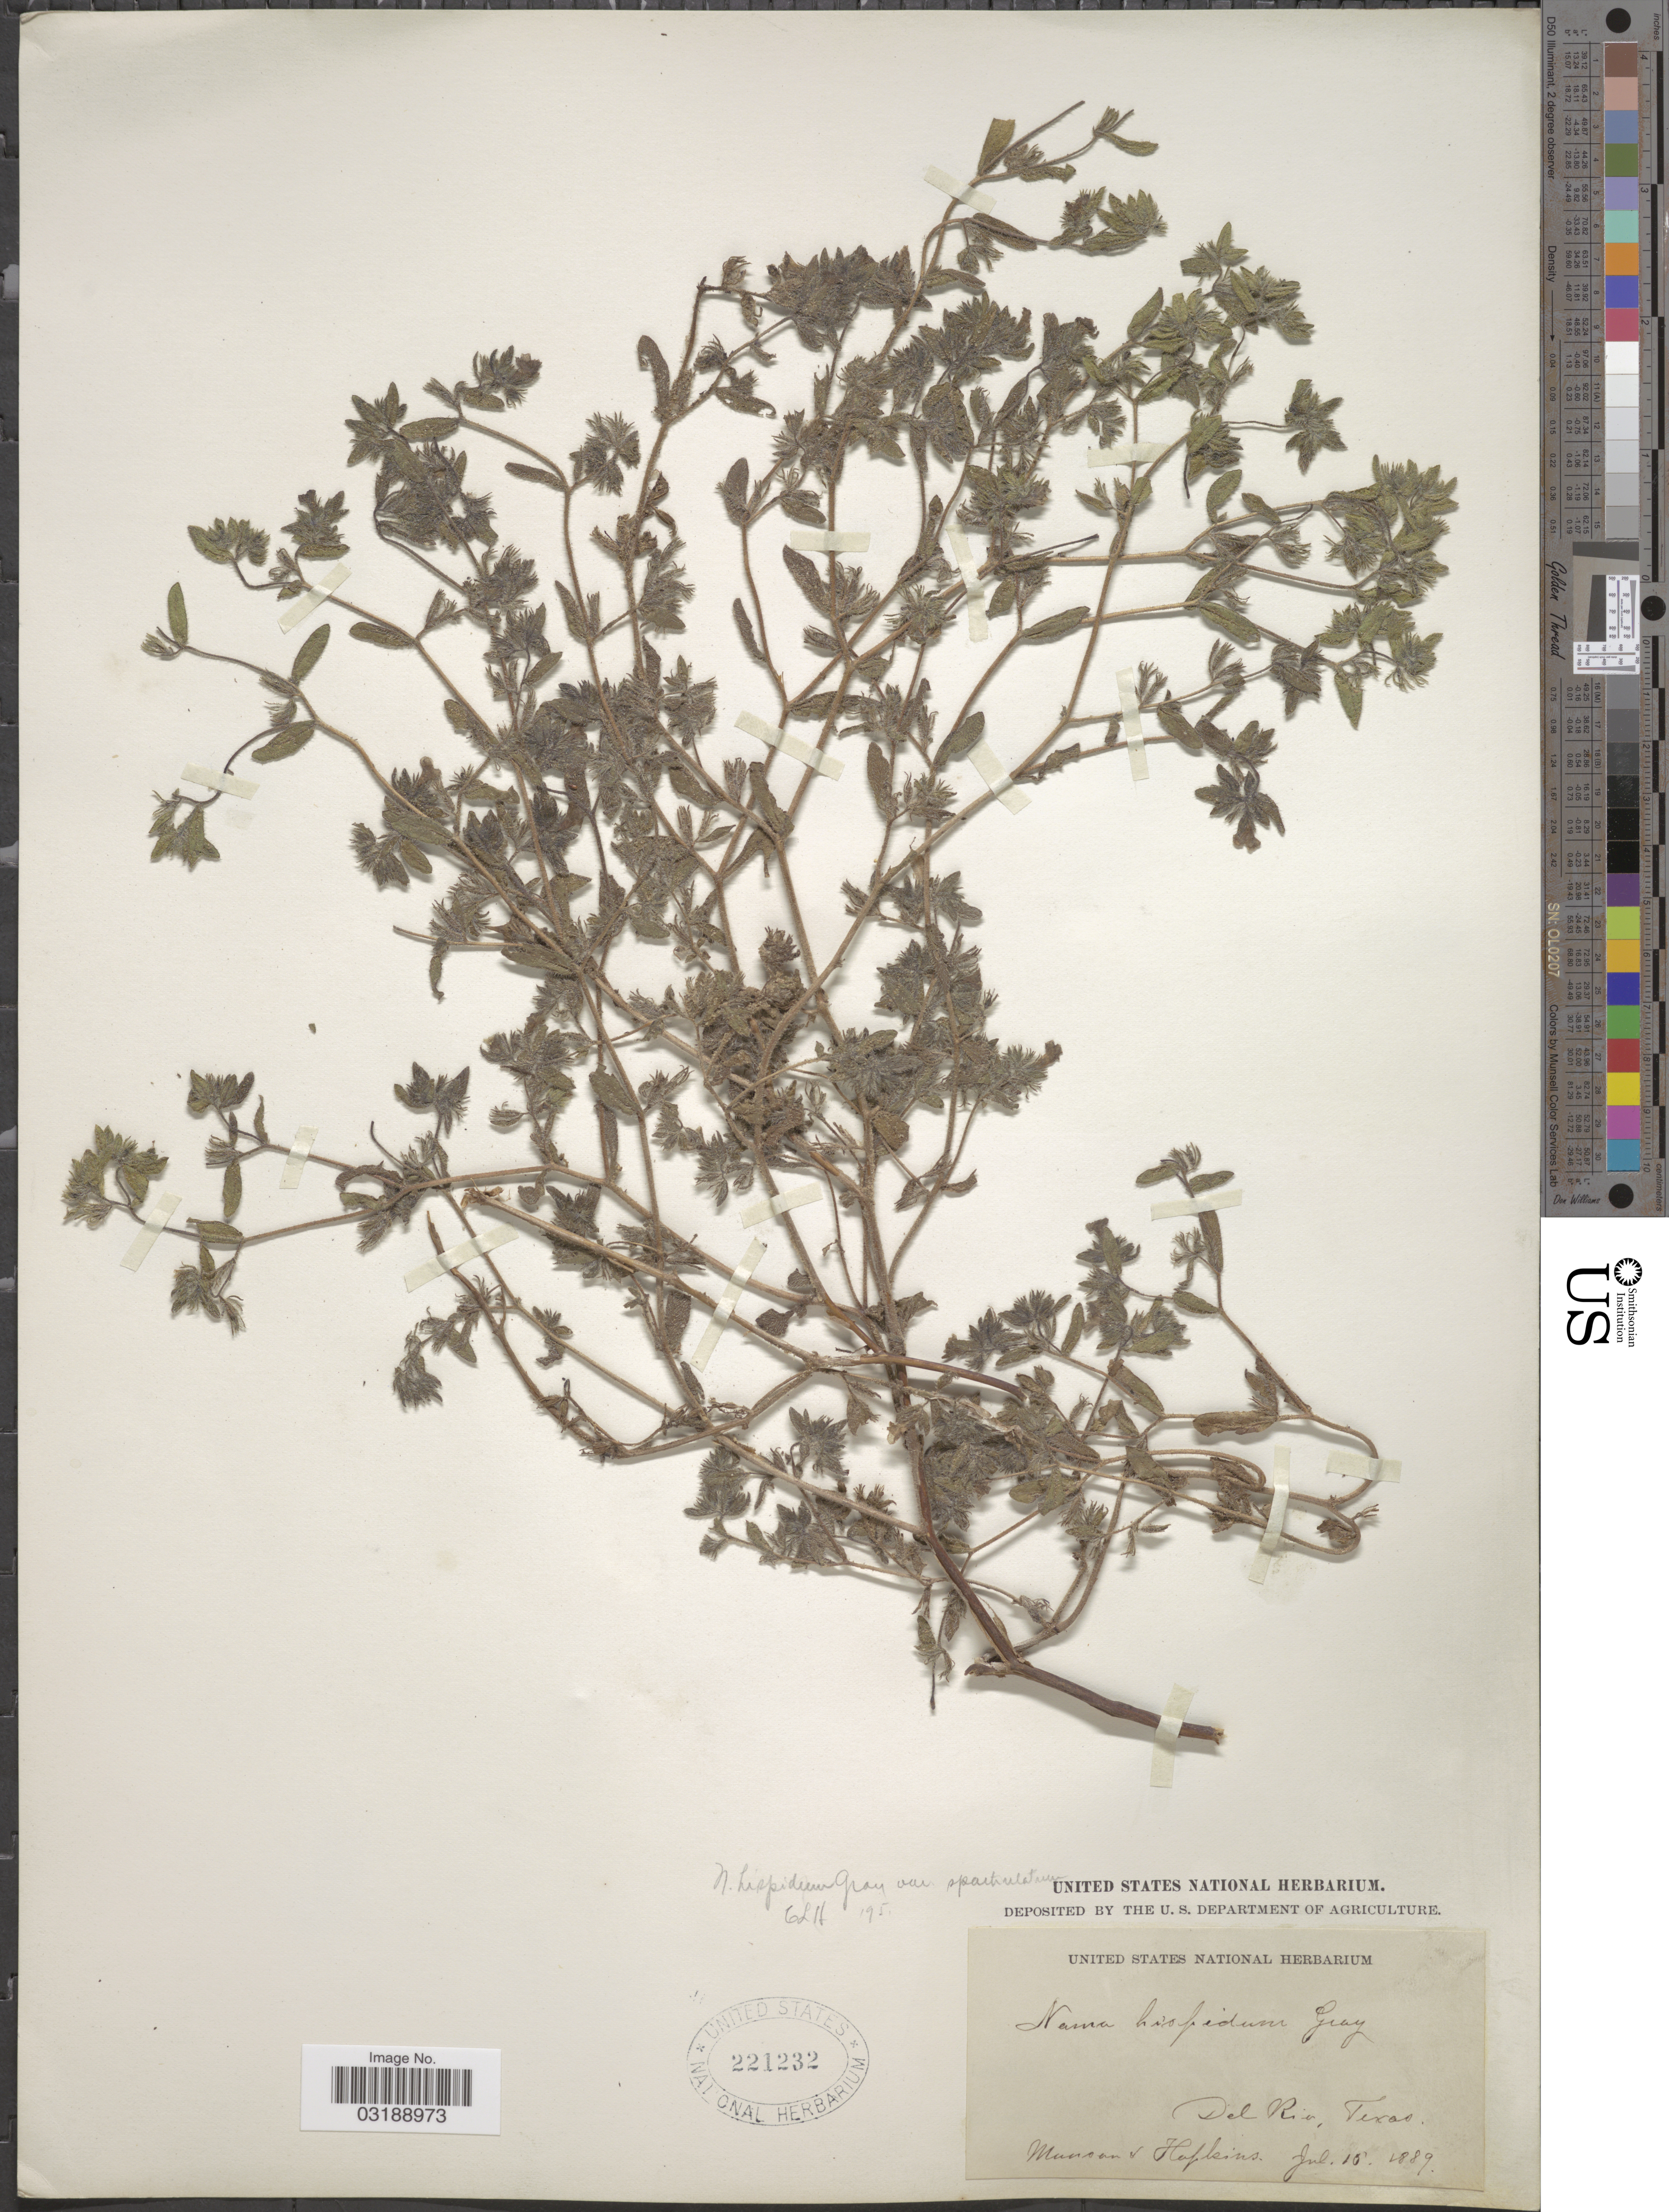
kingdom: Plantae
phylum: Tracheophyta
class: Magnoliopsida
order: Boraginales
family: Namaceae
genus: Nama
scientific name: Nama hispida var. spathulatum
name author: (Torr.) C.L. Hitchc.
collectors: M. Hopkins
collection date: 1889-07-16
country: United States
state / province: Texas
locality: Del Rio.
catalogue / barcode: US 221232